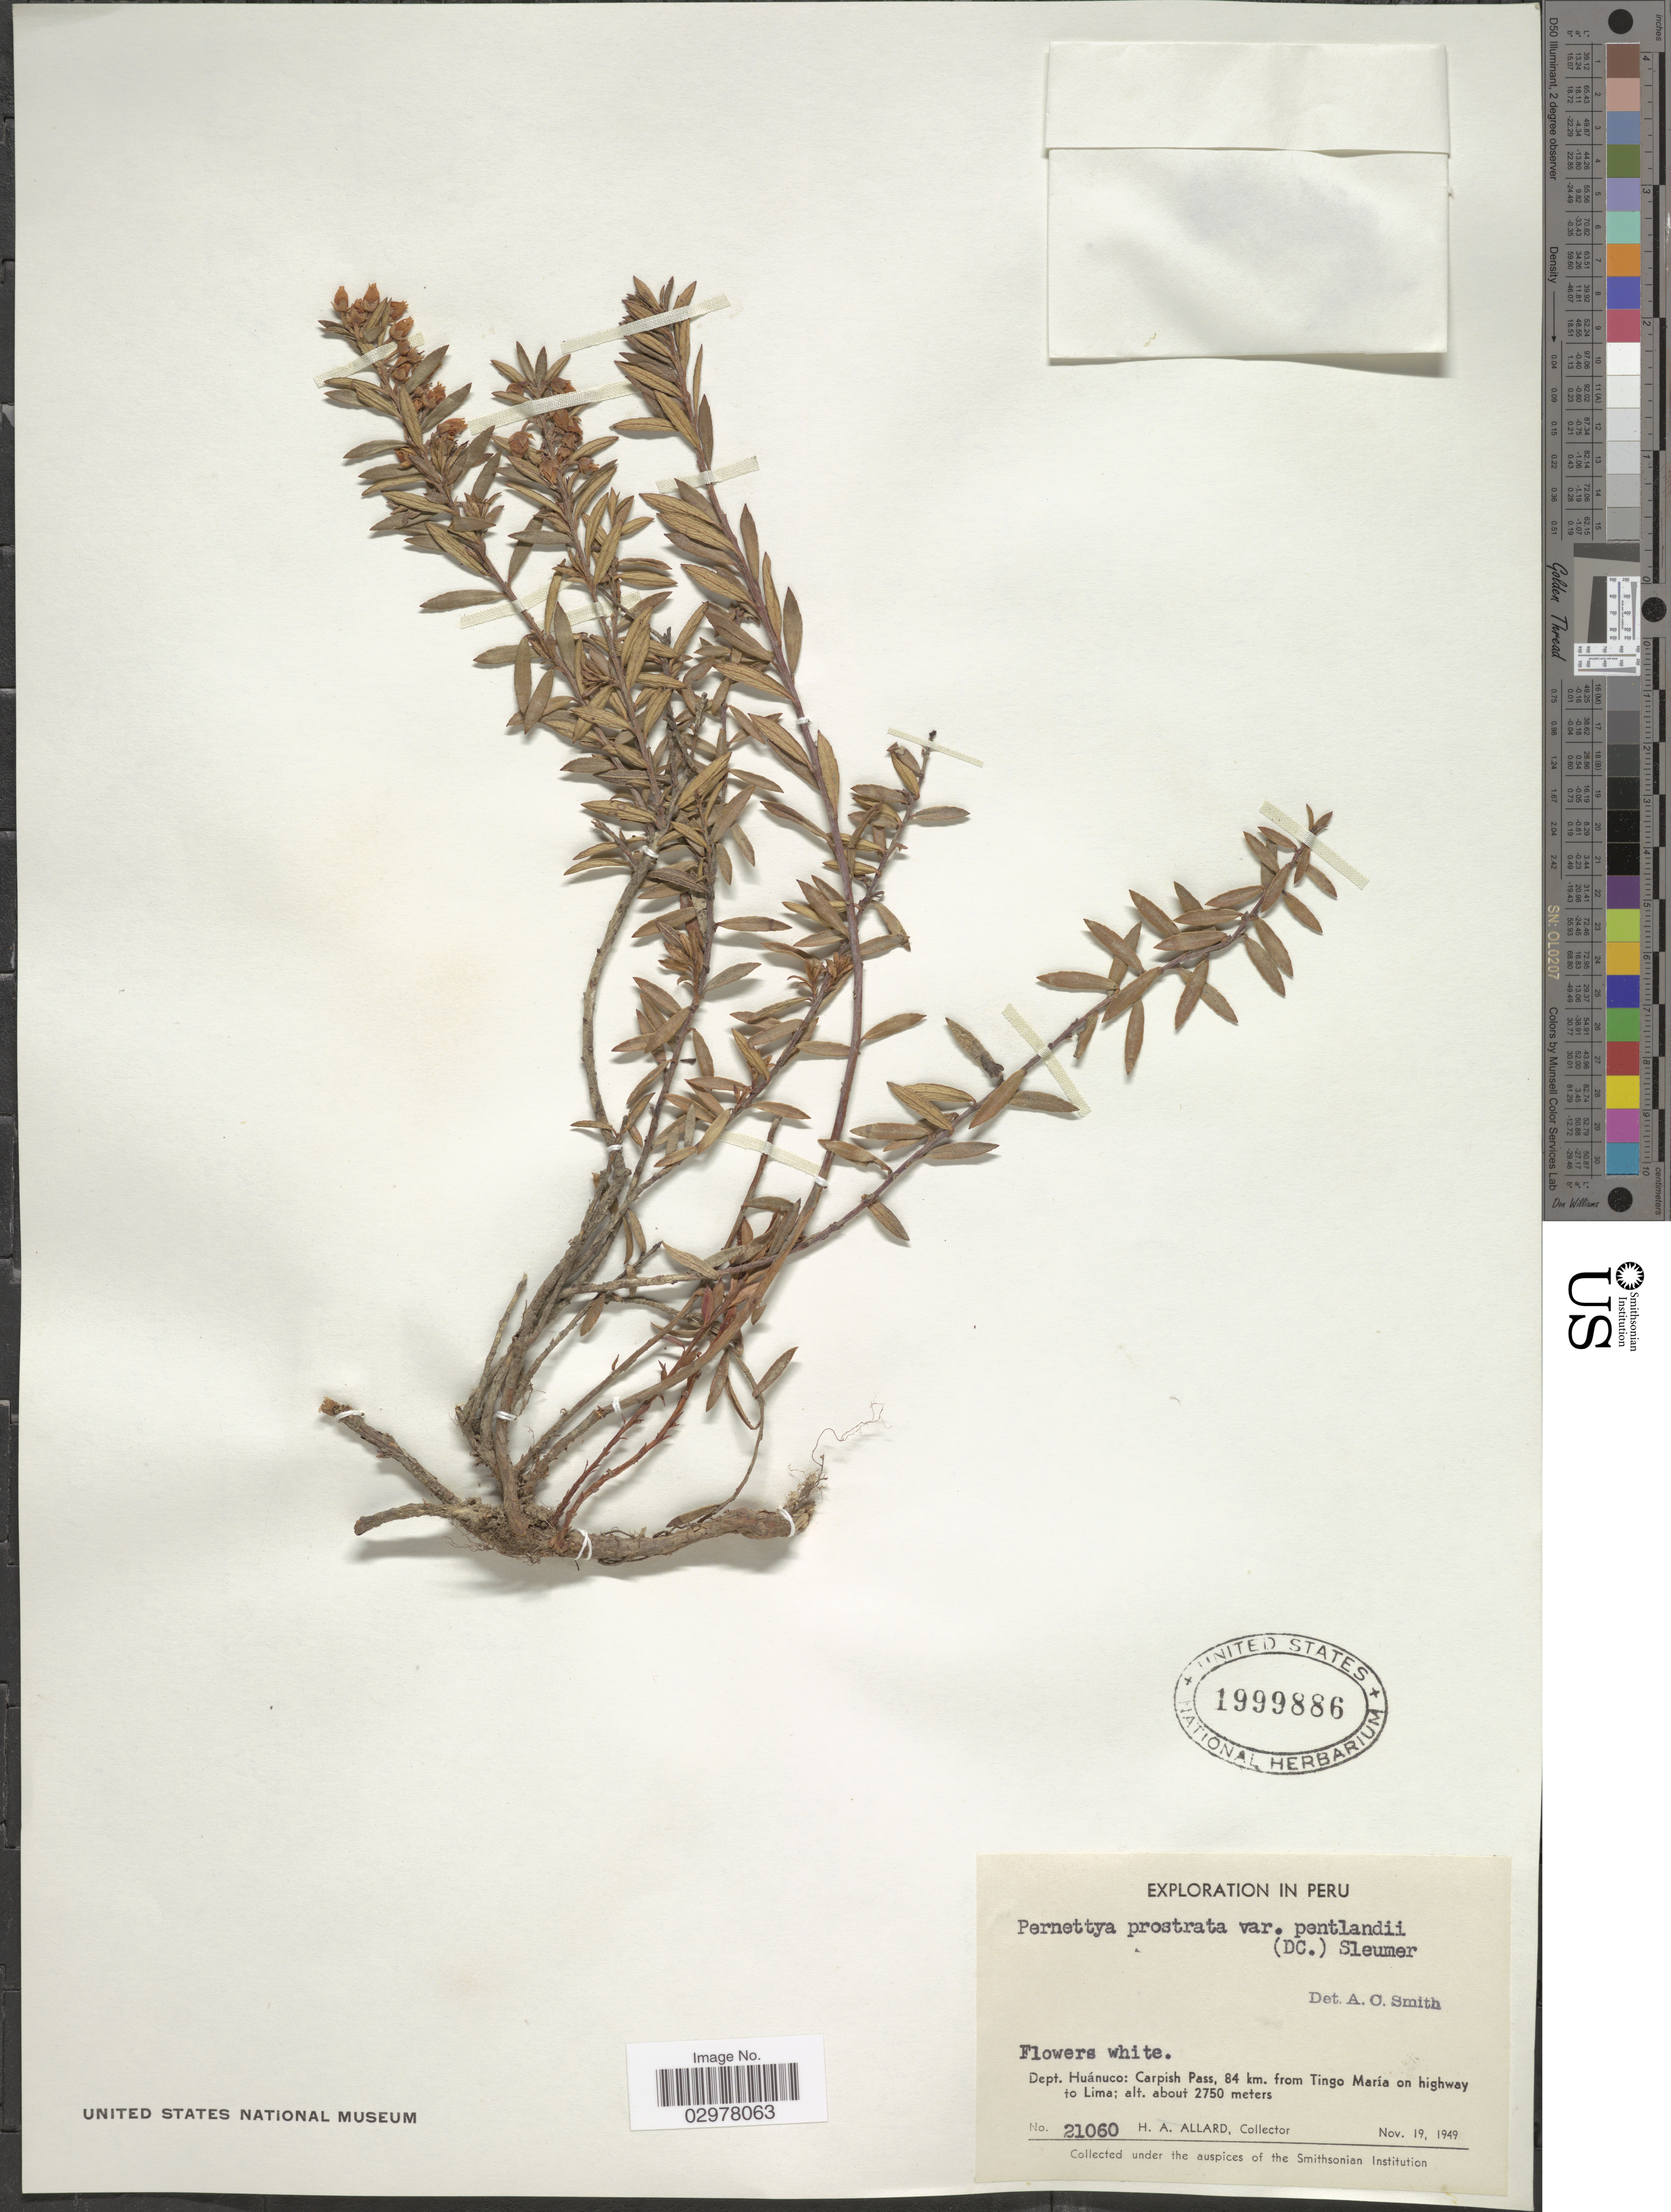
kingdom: Plantae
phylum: Tracheophyta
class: Magnoliopsida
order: Ericales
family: Ericaceae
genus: Pernettya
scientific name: Pernettya prostrata var. pentlandii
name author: (DC.) Sleumer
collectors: H. A. Allard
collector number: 21060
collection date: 1949-11-19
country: Peru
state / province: Huánuco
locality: Dept. Huánuco: Carpish Pass, 84 km. from Tingo María on highway to Lima.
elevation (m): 2750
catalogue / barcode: US 1999886